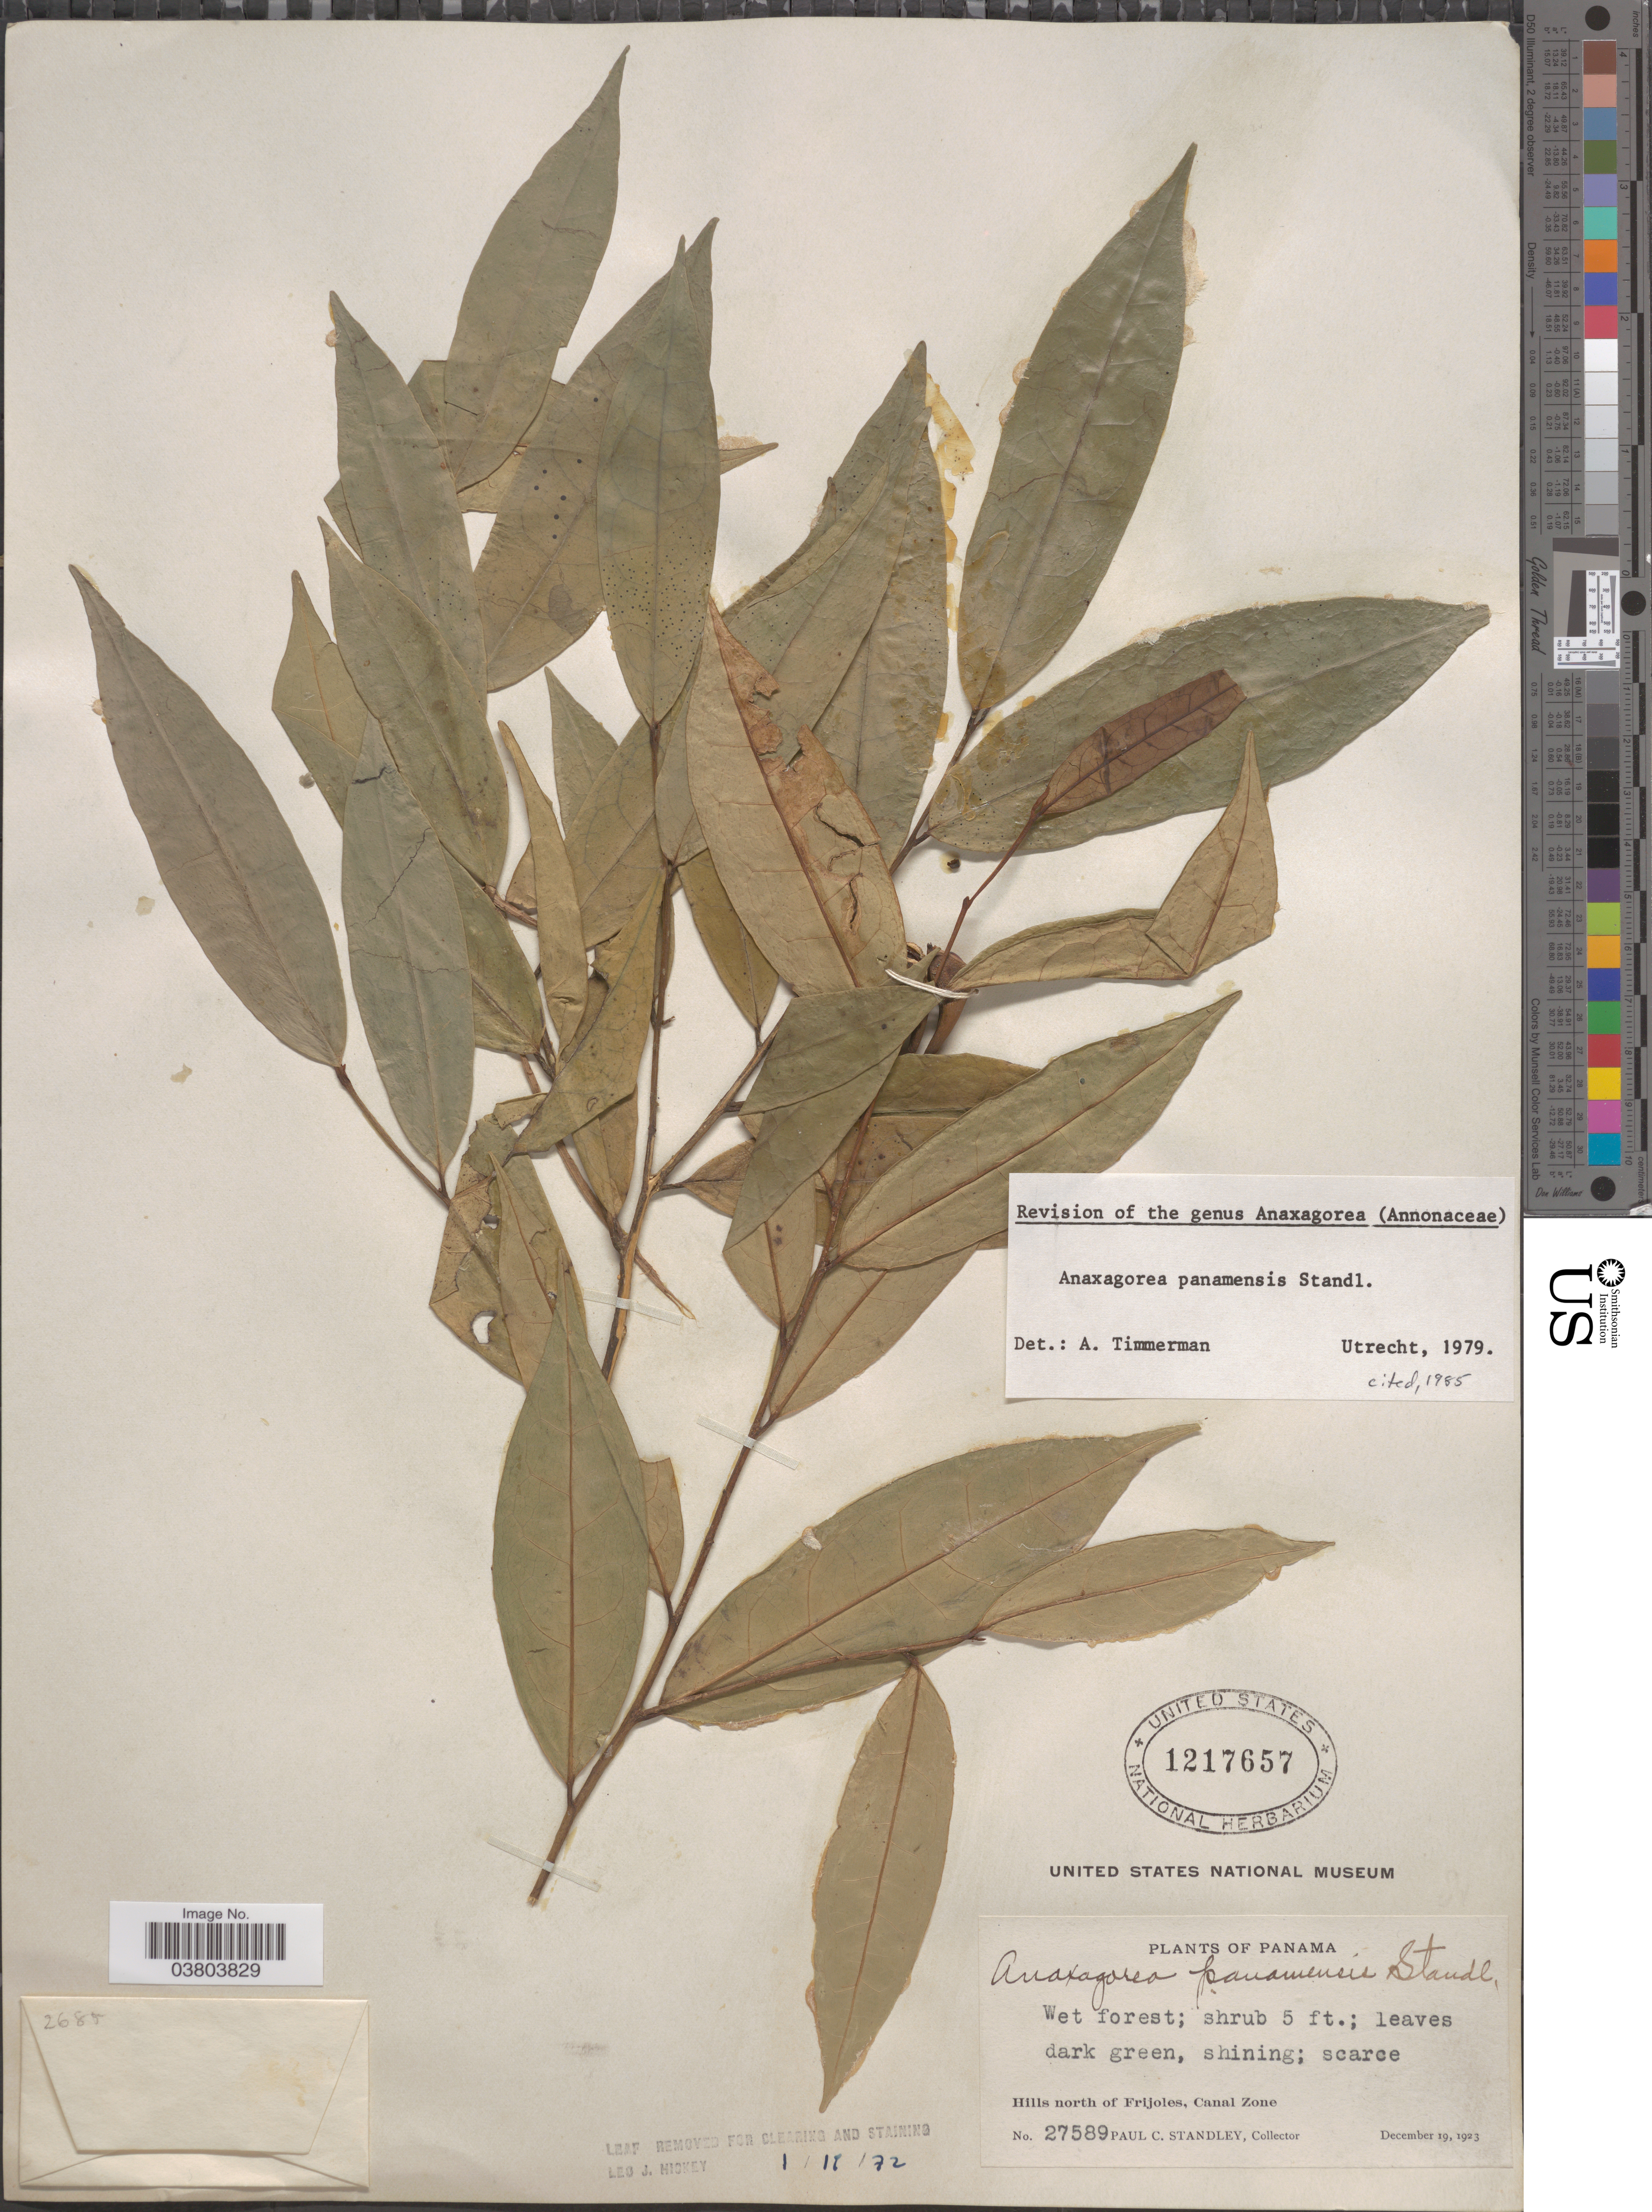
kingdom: Plantae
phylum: Tracheophyta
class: Magnoliopsida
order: Magnoliales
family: Annonaceae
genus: Anaxagorea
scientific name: Anaxagorea panamensis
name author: Standl.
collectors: P. C. Standley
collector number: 27589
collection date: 1923-12-19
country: Panama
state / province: Colón / Panamá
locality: Hills north of Frijoles, Canal Zone.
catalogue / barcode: US 1217657